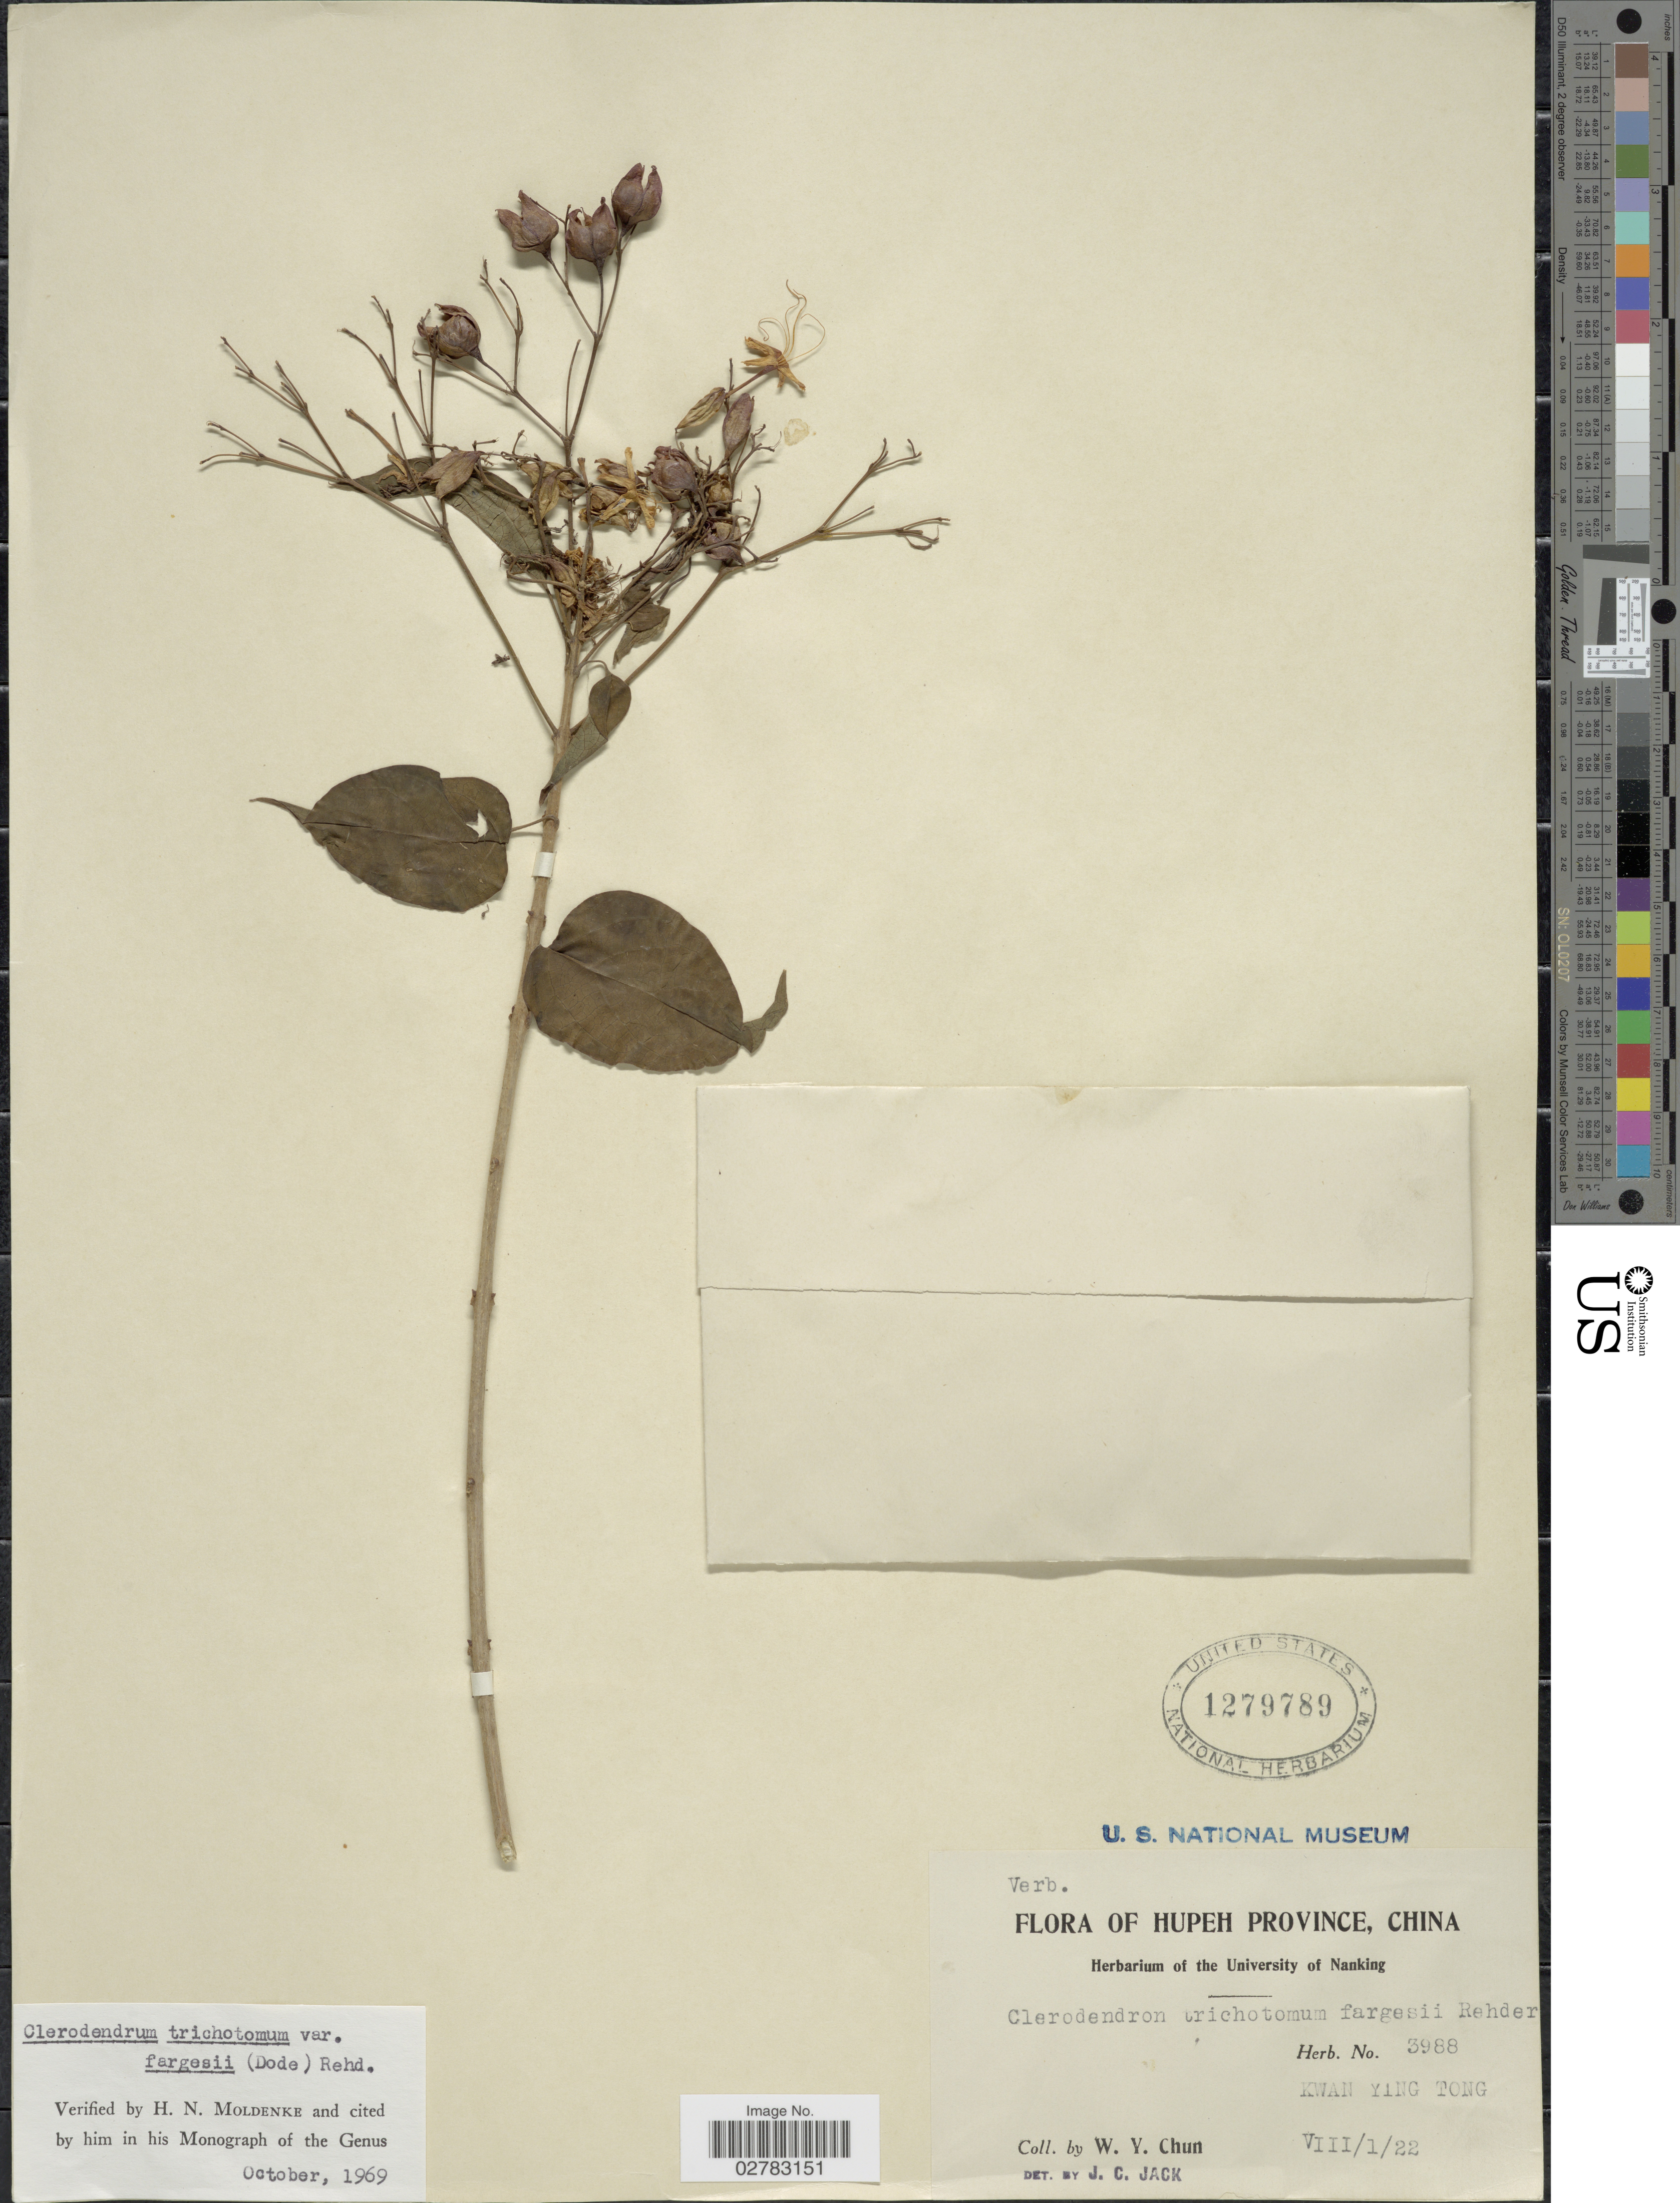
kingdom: Plantae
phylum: Tracheophyta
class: Magnoliopsida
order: Lamiales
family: Lamiaceae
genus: Clerodendrum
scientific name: Clerodendrum trichotomum var. fargesii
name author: (Dode) Rehder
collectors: W. Y. Chun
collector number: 3988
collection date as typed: Transcribed d/m/y: 1/8/22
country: China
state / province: Hubei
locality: Hupeh Province. Kwan Ying Tong.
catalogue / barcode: US 1279789